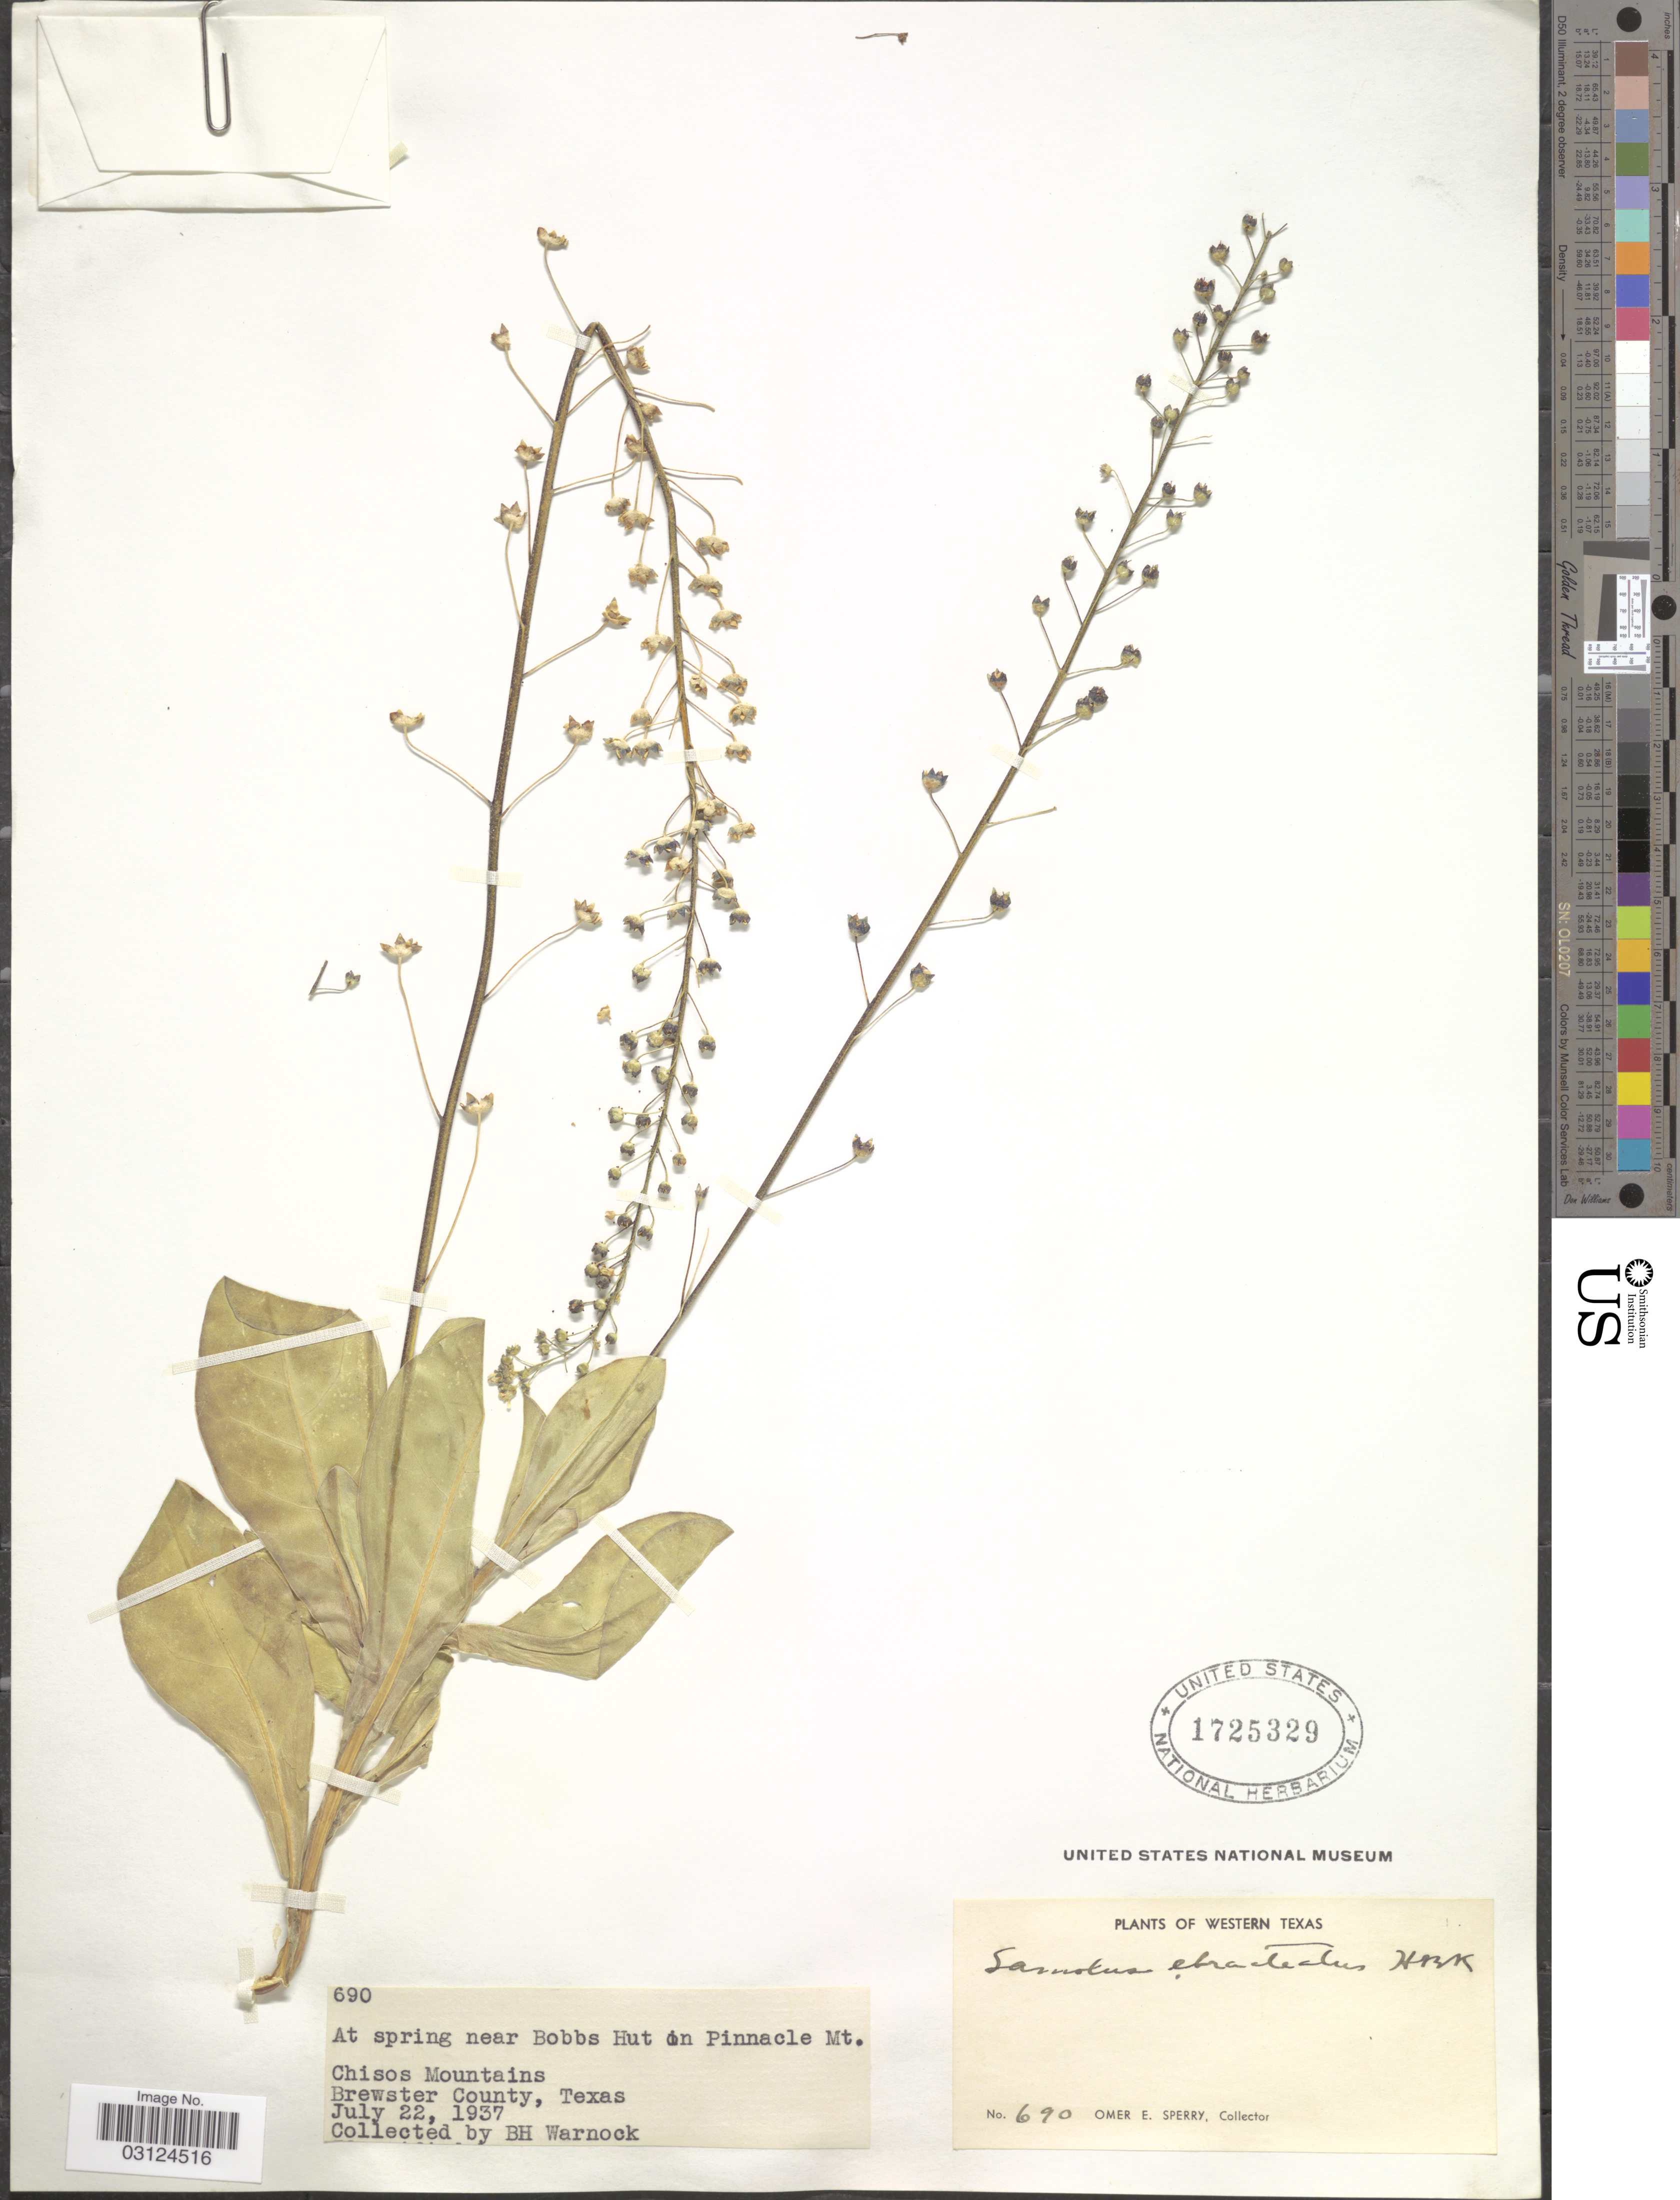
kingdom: Plantae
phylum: Tracheophyta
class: Magnoliopsida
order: Ericales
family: Primulaceae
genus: Samolus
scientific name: Samolus ebracteatus subsp. cuneatus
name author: (Small) R. Knuth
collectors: B. H. Warnock & O. E. Sperry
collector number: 690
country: United States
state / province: Texas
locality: Western Texas, At spring near Bobbs Hut in Pinnacle Mt., Chisos Mountains, Brewster County, Texas.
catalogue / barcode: US 1725329